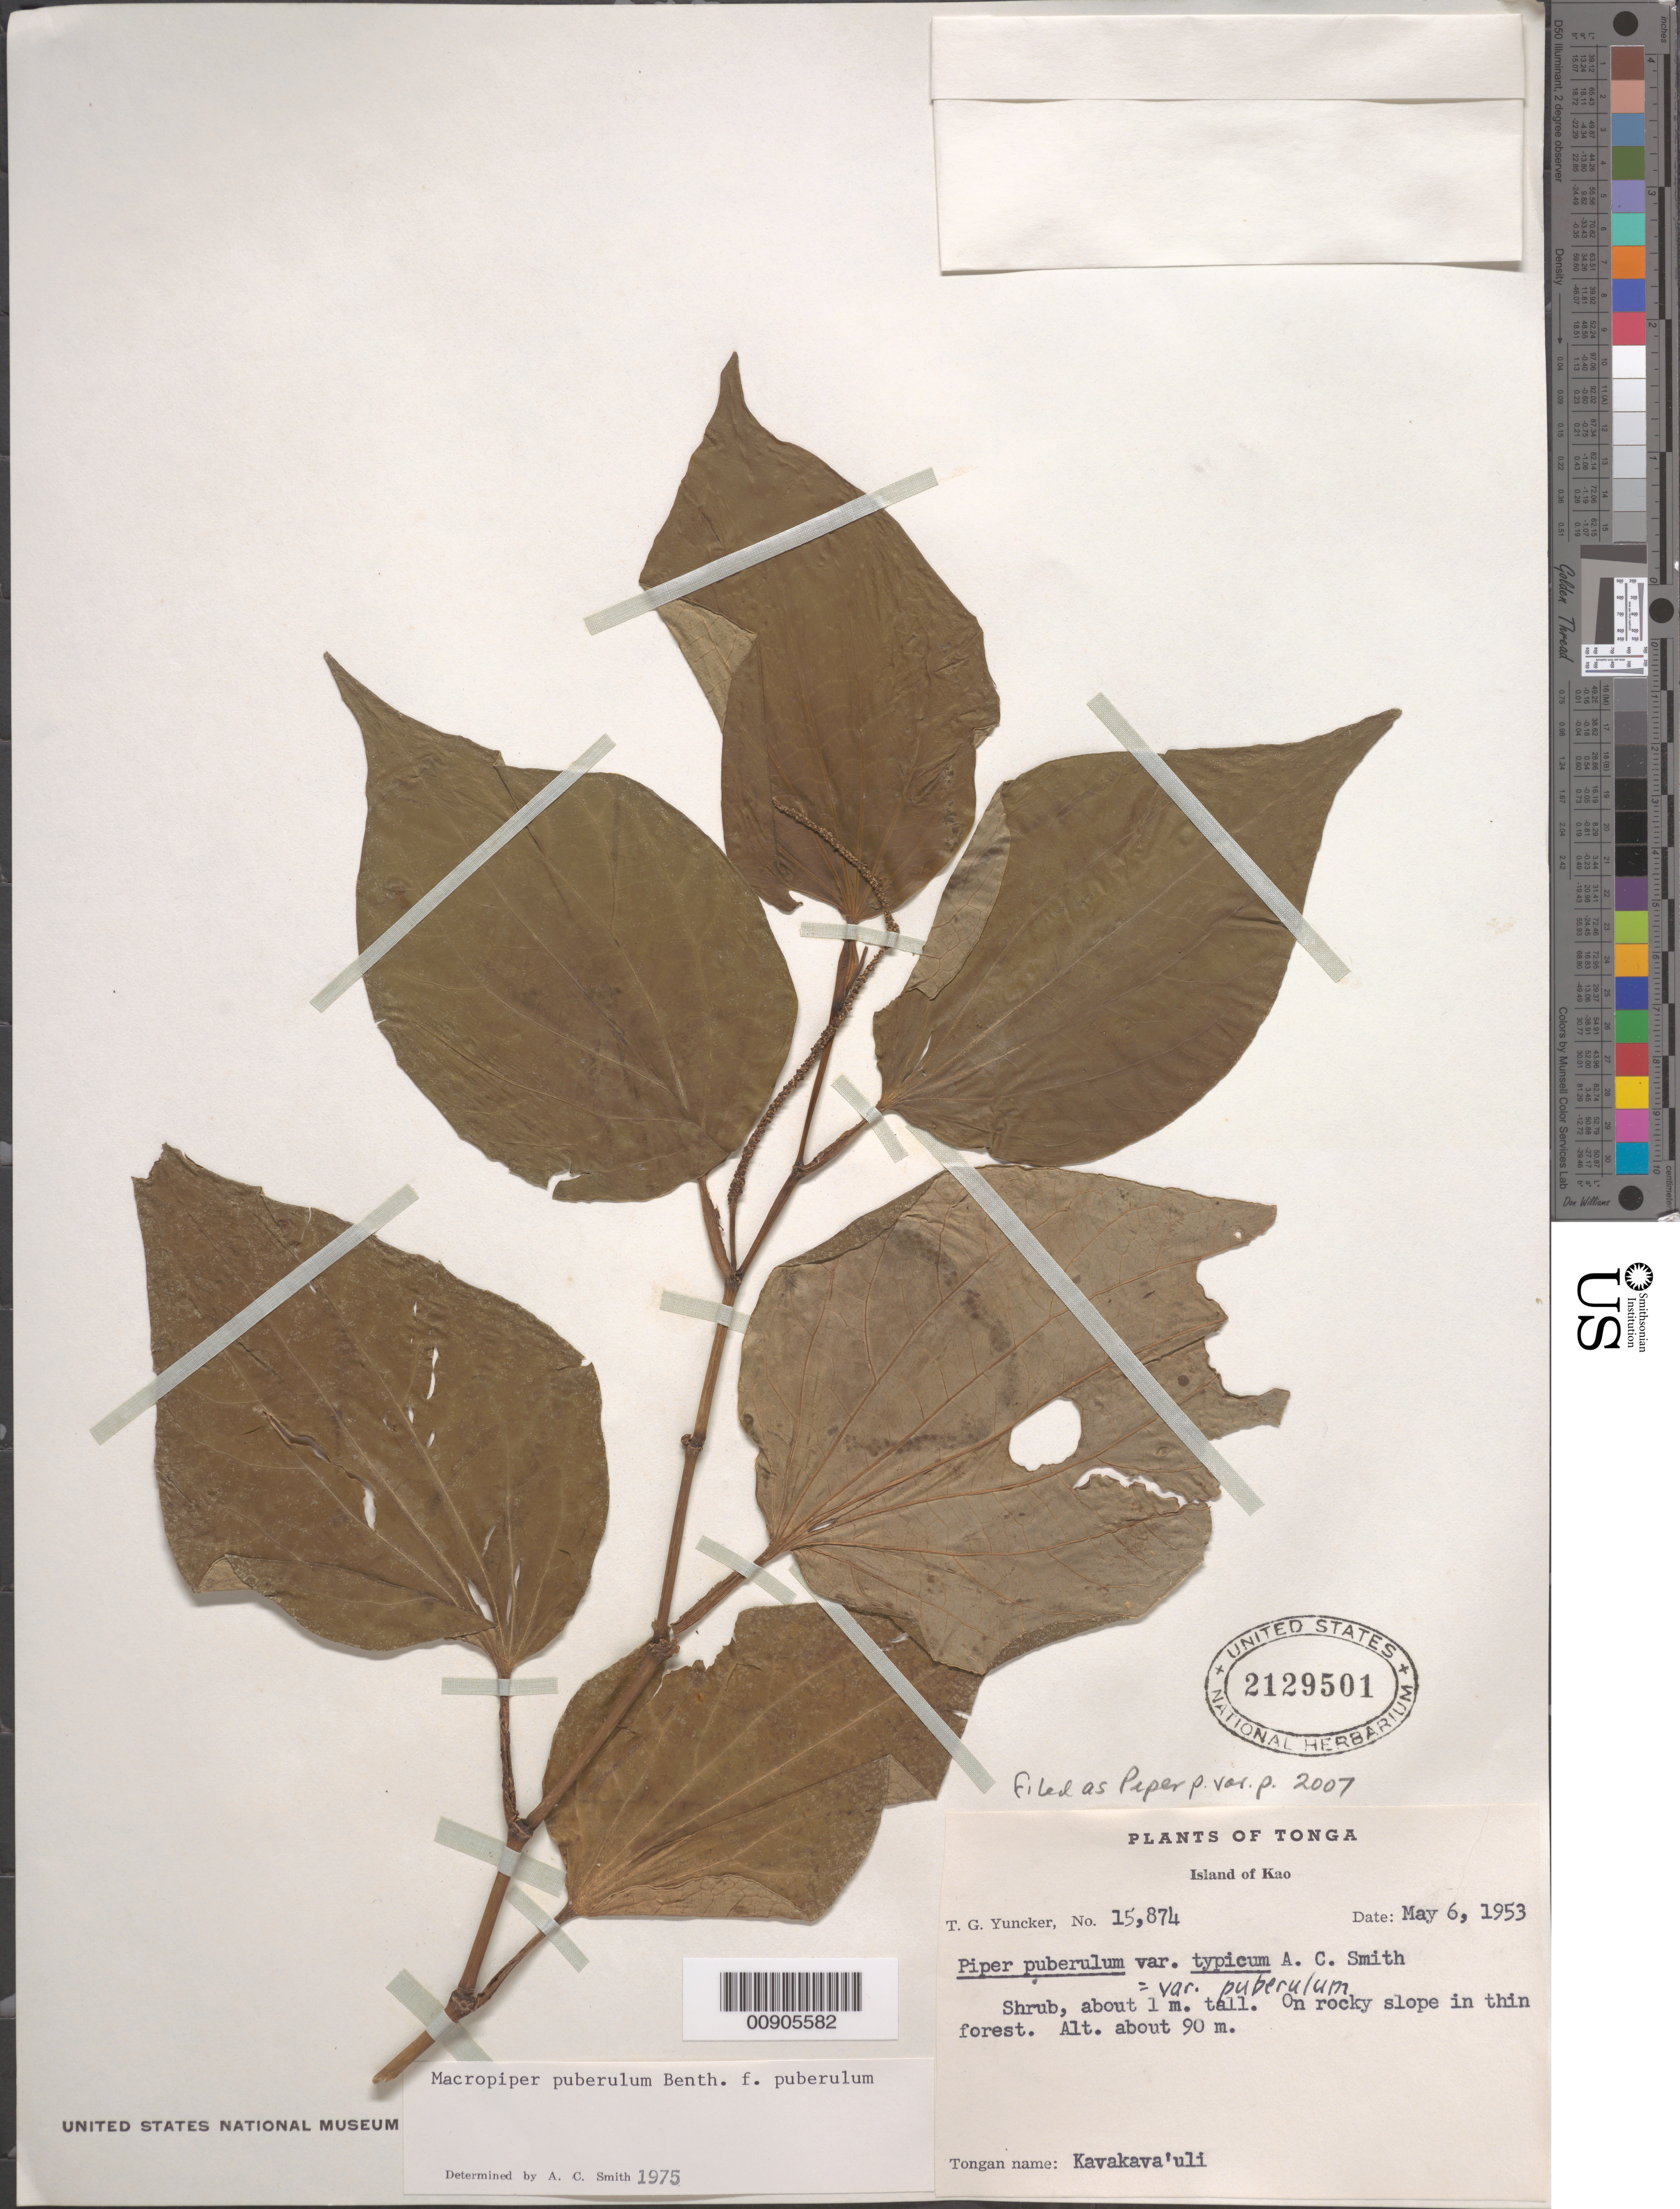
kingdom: Plantae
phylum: Tracheophyta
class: Magnoliopsida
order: Piperales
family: Piperaceae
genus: Piper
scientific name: Piper puberulum var. puberulum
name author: (Benth.) Benth.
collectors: T. G. Yuncker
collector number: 15874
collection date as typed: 06 May 1953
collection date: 1953-05-06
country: Tonga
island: Kao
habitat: On rocky slope in thin forest.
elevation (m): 90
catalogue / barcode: US 2129501